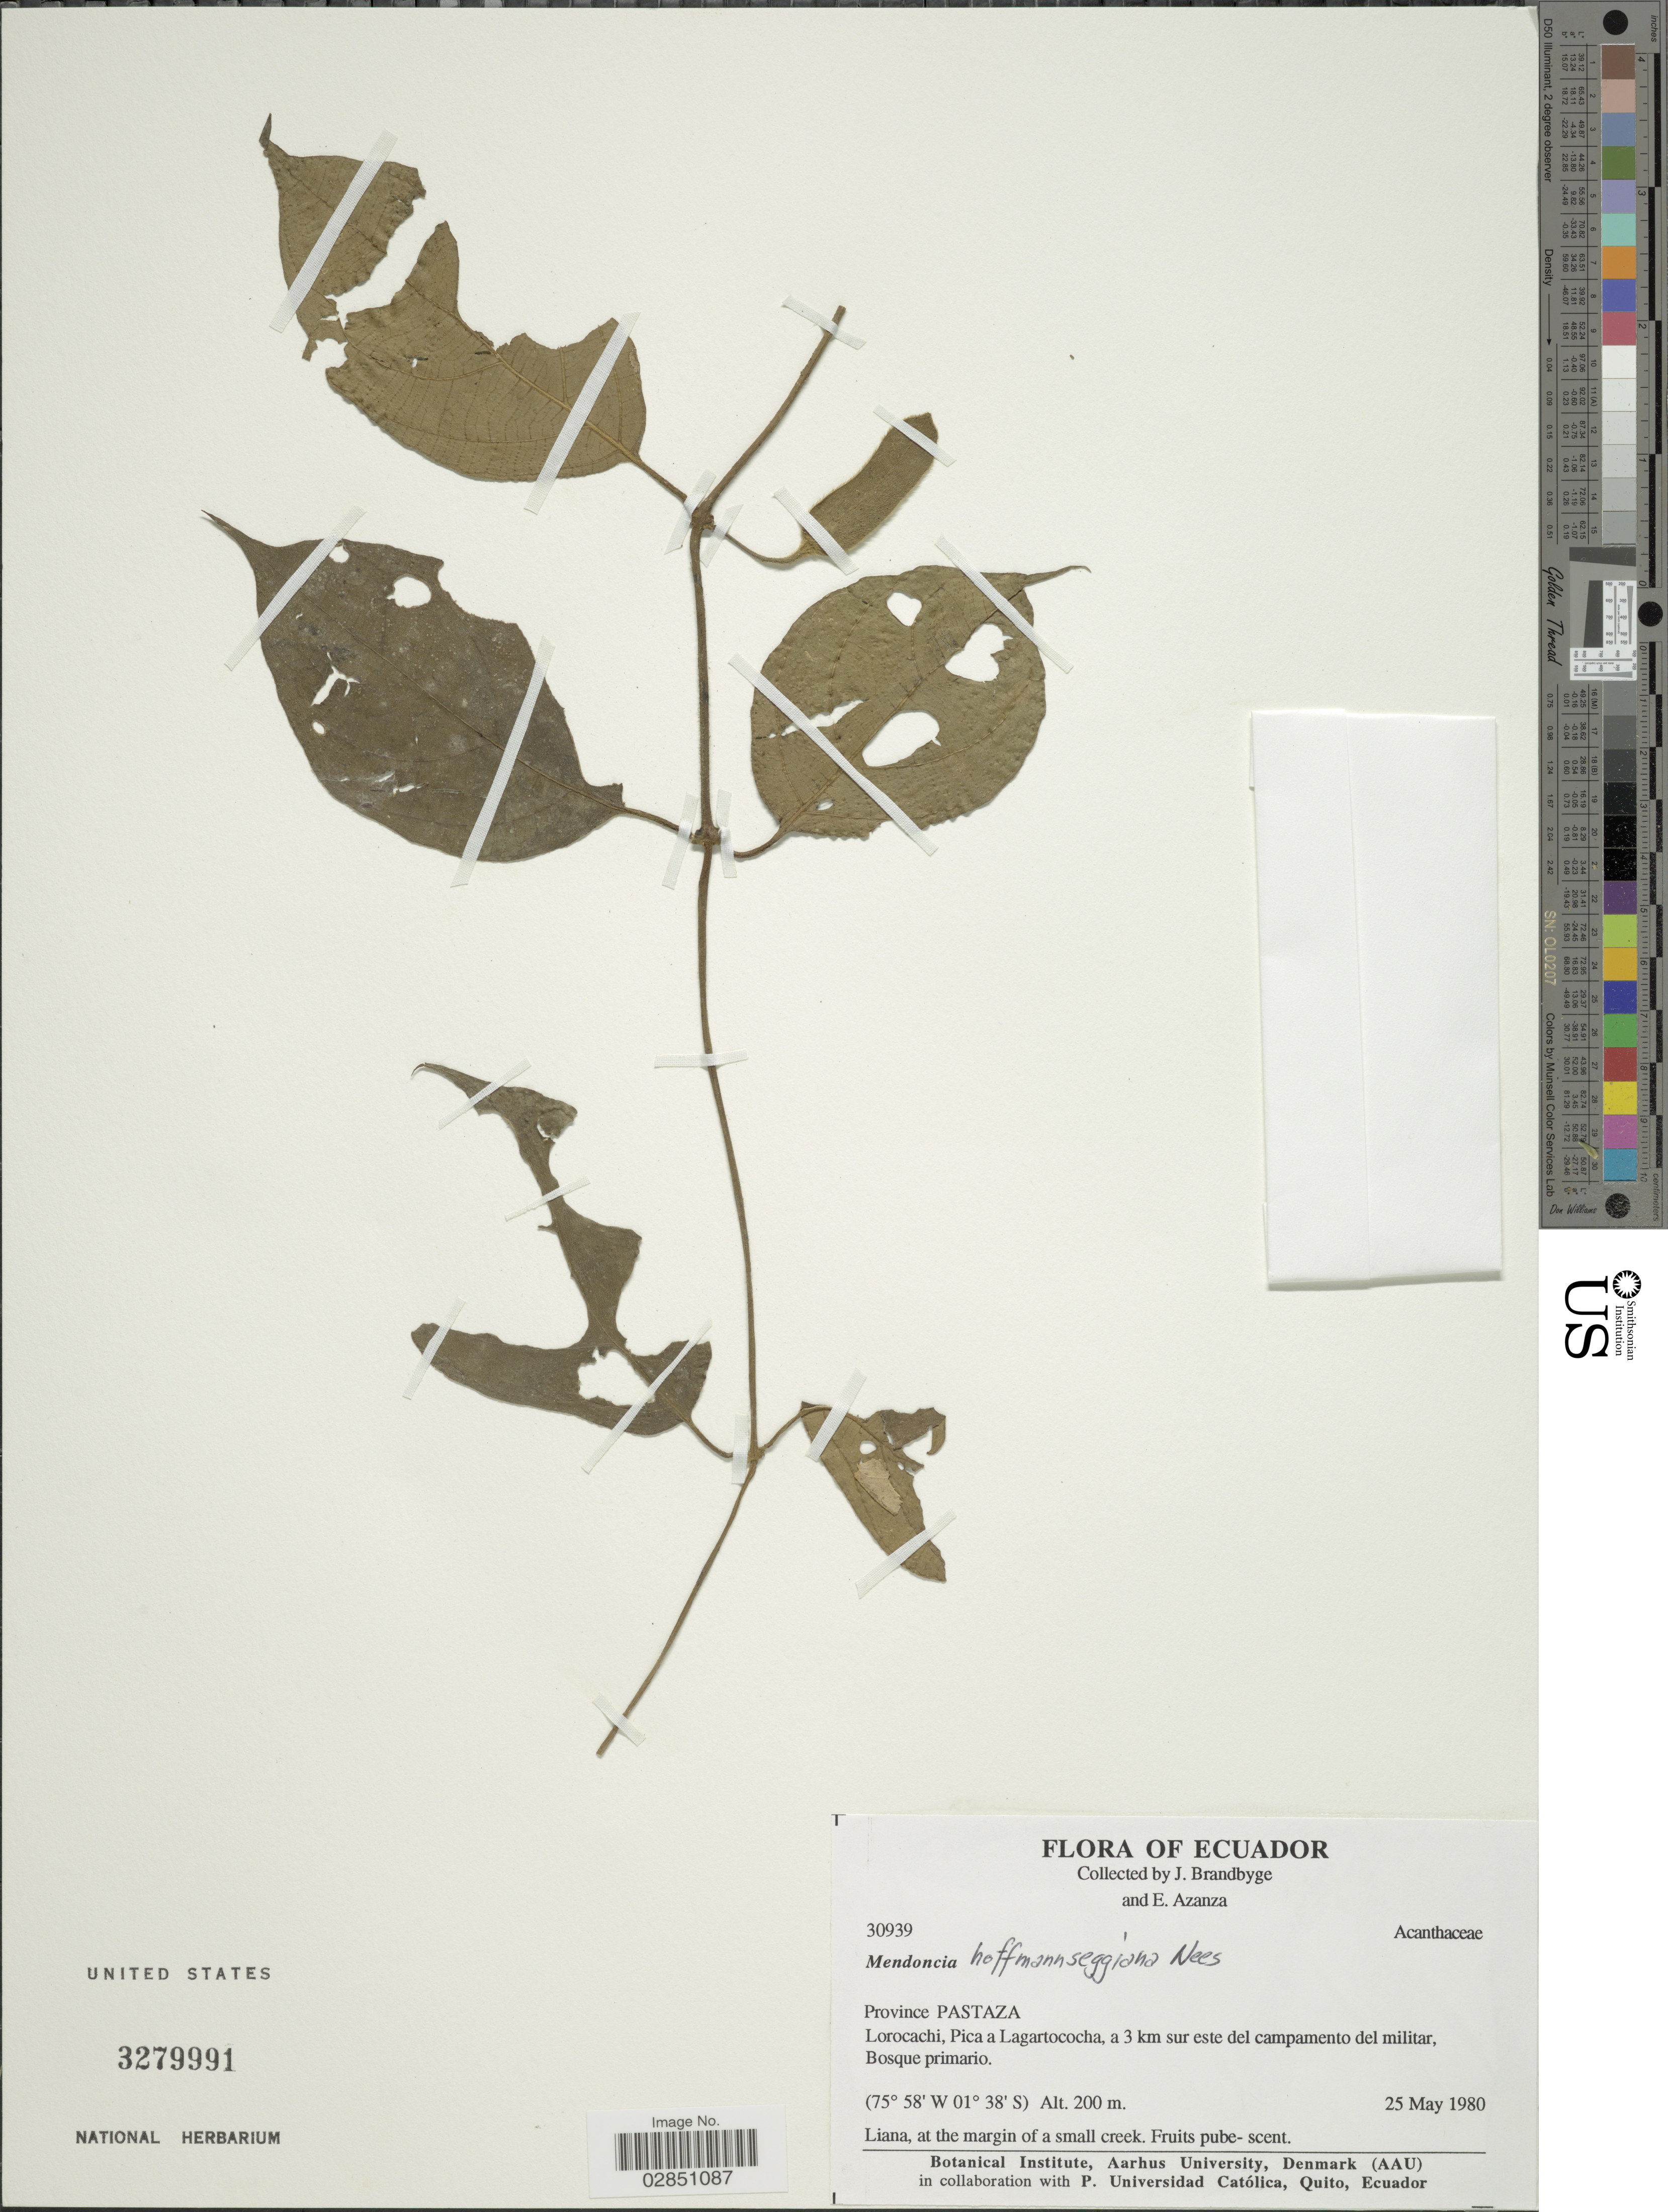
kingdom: Plantae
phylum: Tracheophyta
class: Magnoliopsida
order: Lamiales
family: Acanthaceae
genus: Mendoncia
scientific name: Mendoncia hoffmannseggiana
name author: Nees in DC.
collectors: J. Brandbyge & E. Azanza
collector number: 30939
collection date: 1980-05-25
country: Ecuador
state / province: Pastaza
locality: Lorocachi, Pica a Lagartococha, a 3 km sur este del campamento del militair, Bosque primario.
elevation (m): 200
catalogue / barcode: US 3279991